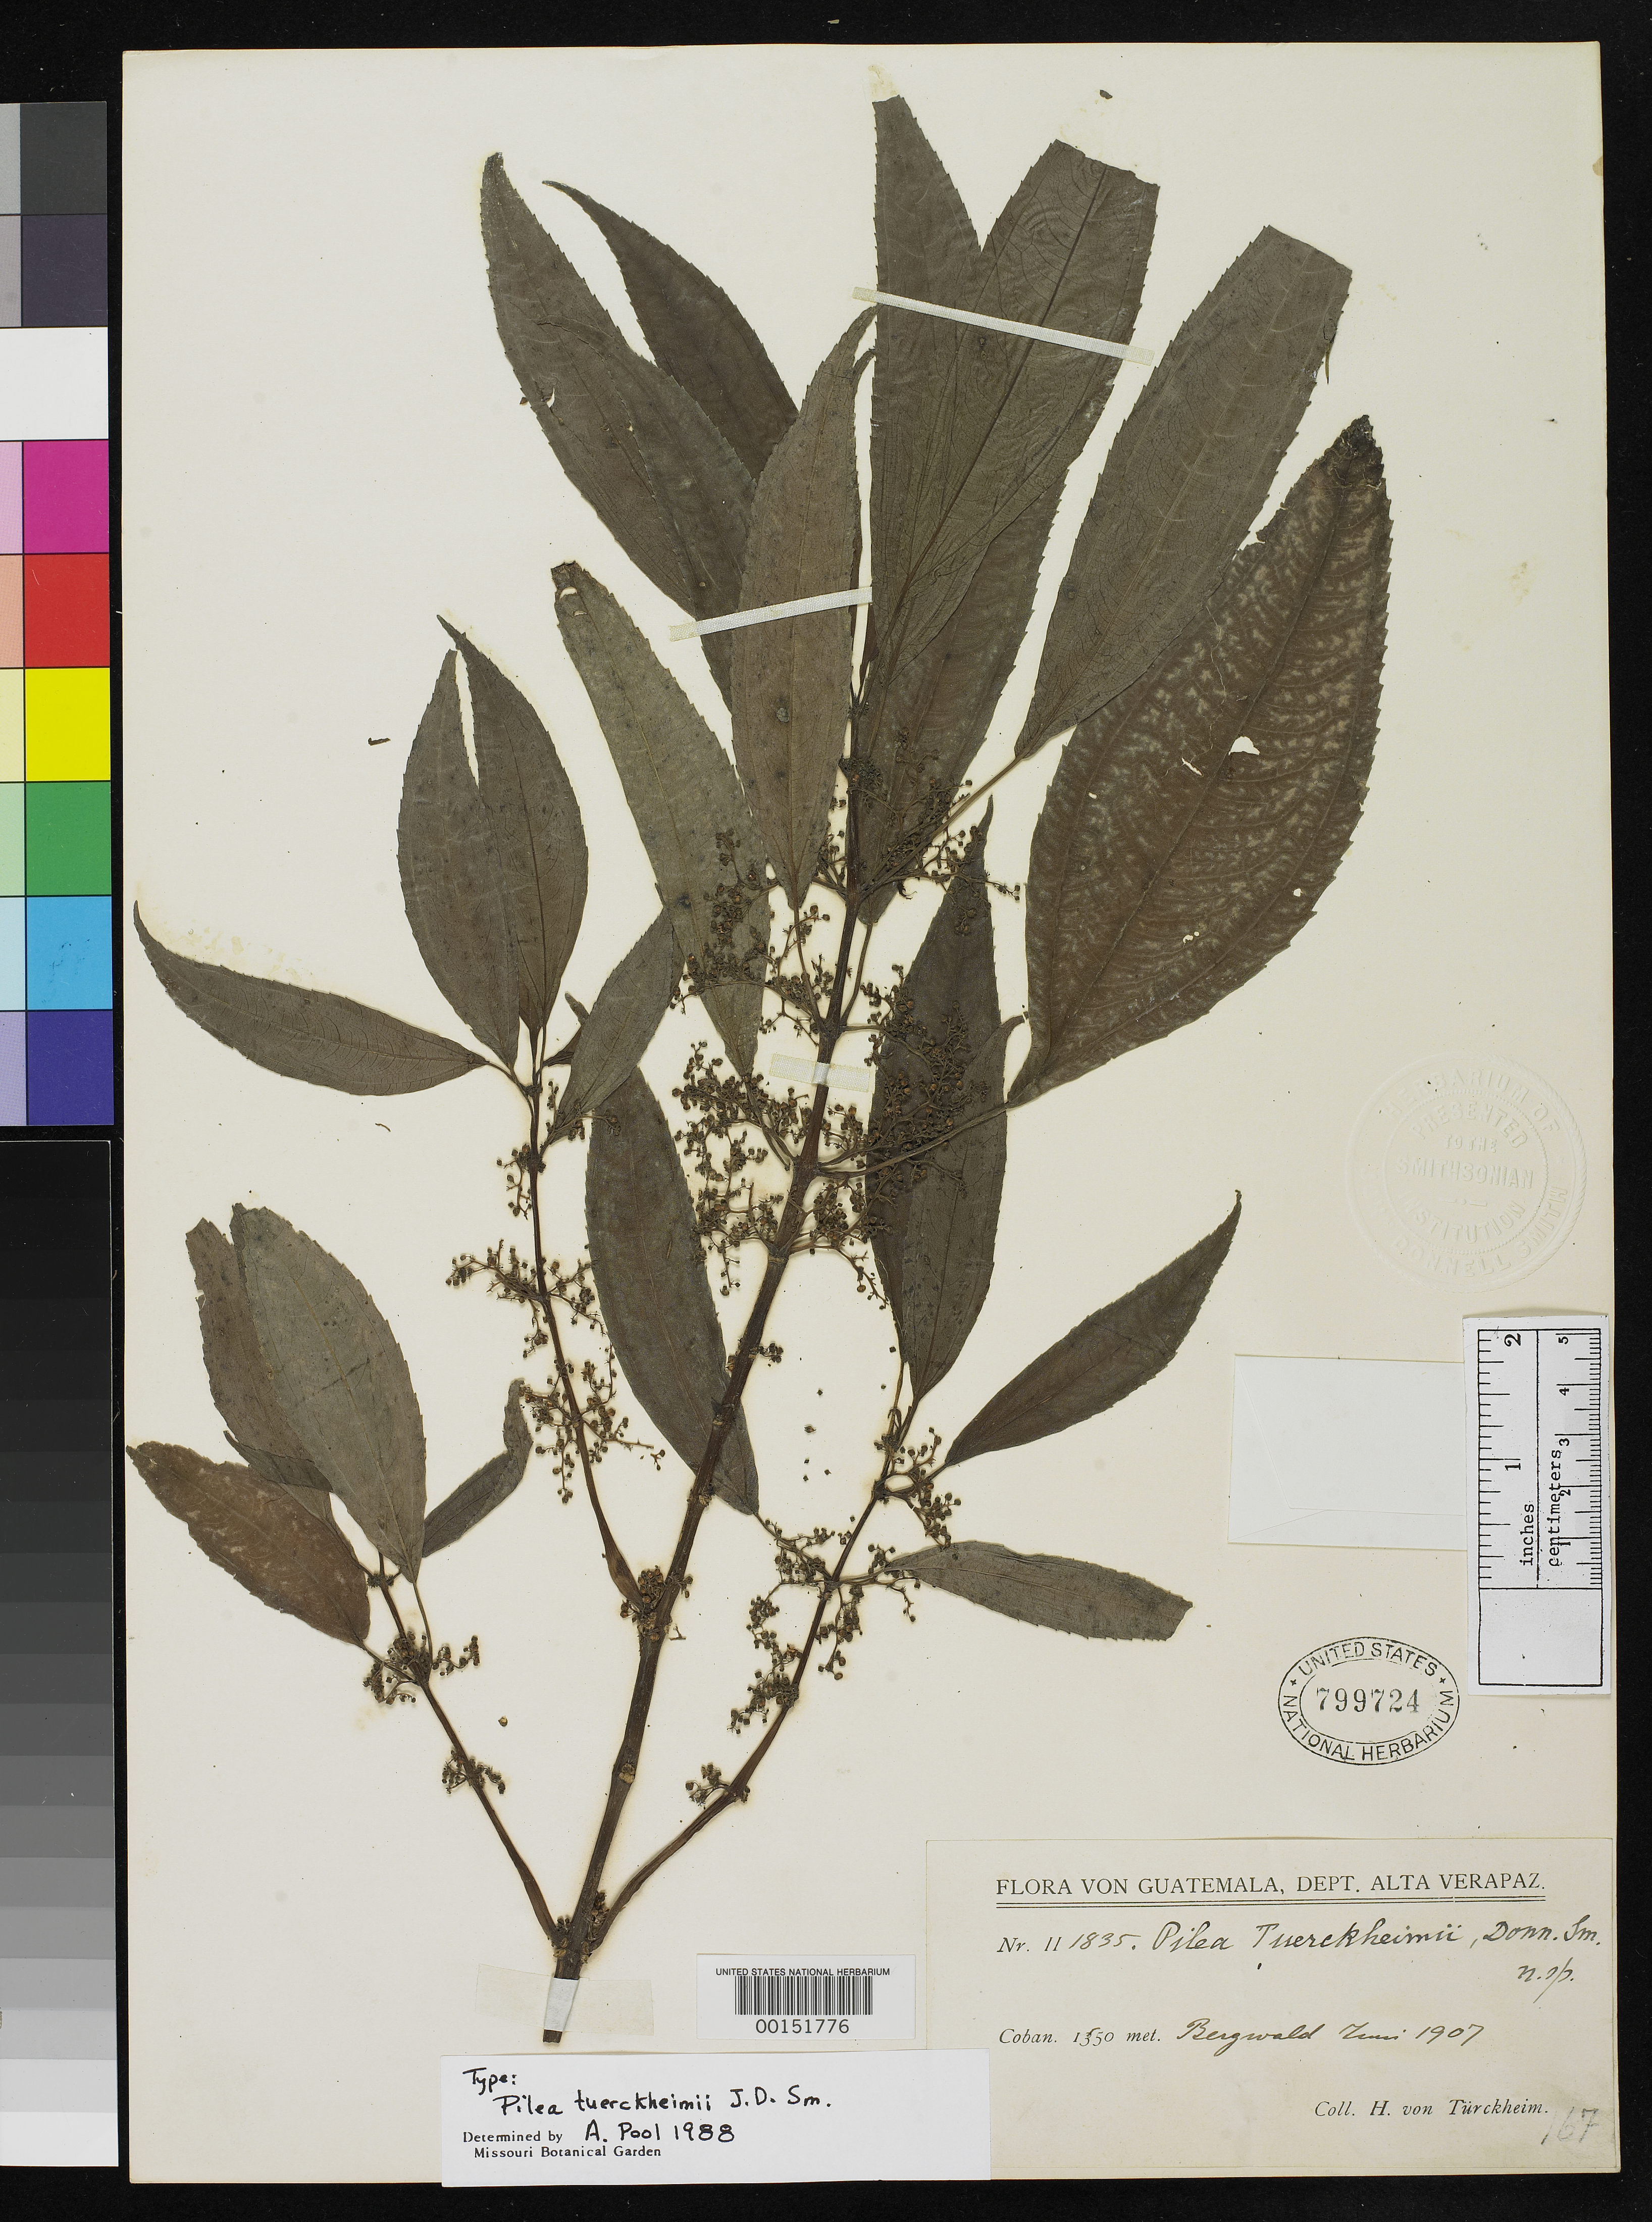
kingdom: Plantae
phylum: Tracheophyta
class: Magnoliopsida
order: Rosales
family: Urticaceae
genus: Pilea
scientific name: Pilea tuerckheimii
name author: Donn. Sm.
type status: Type Collection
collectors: H. von Türckheim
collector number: II 1835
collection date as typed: Jun 1907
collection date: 1907-06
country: Guatemala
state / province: Alta Verapaz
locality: Cobán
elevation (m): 1550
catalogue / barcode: US 799724